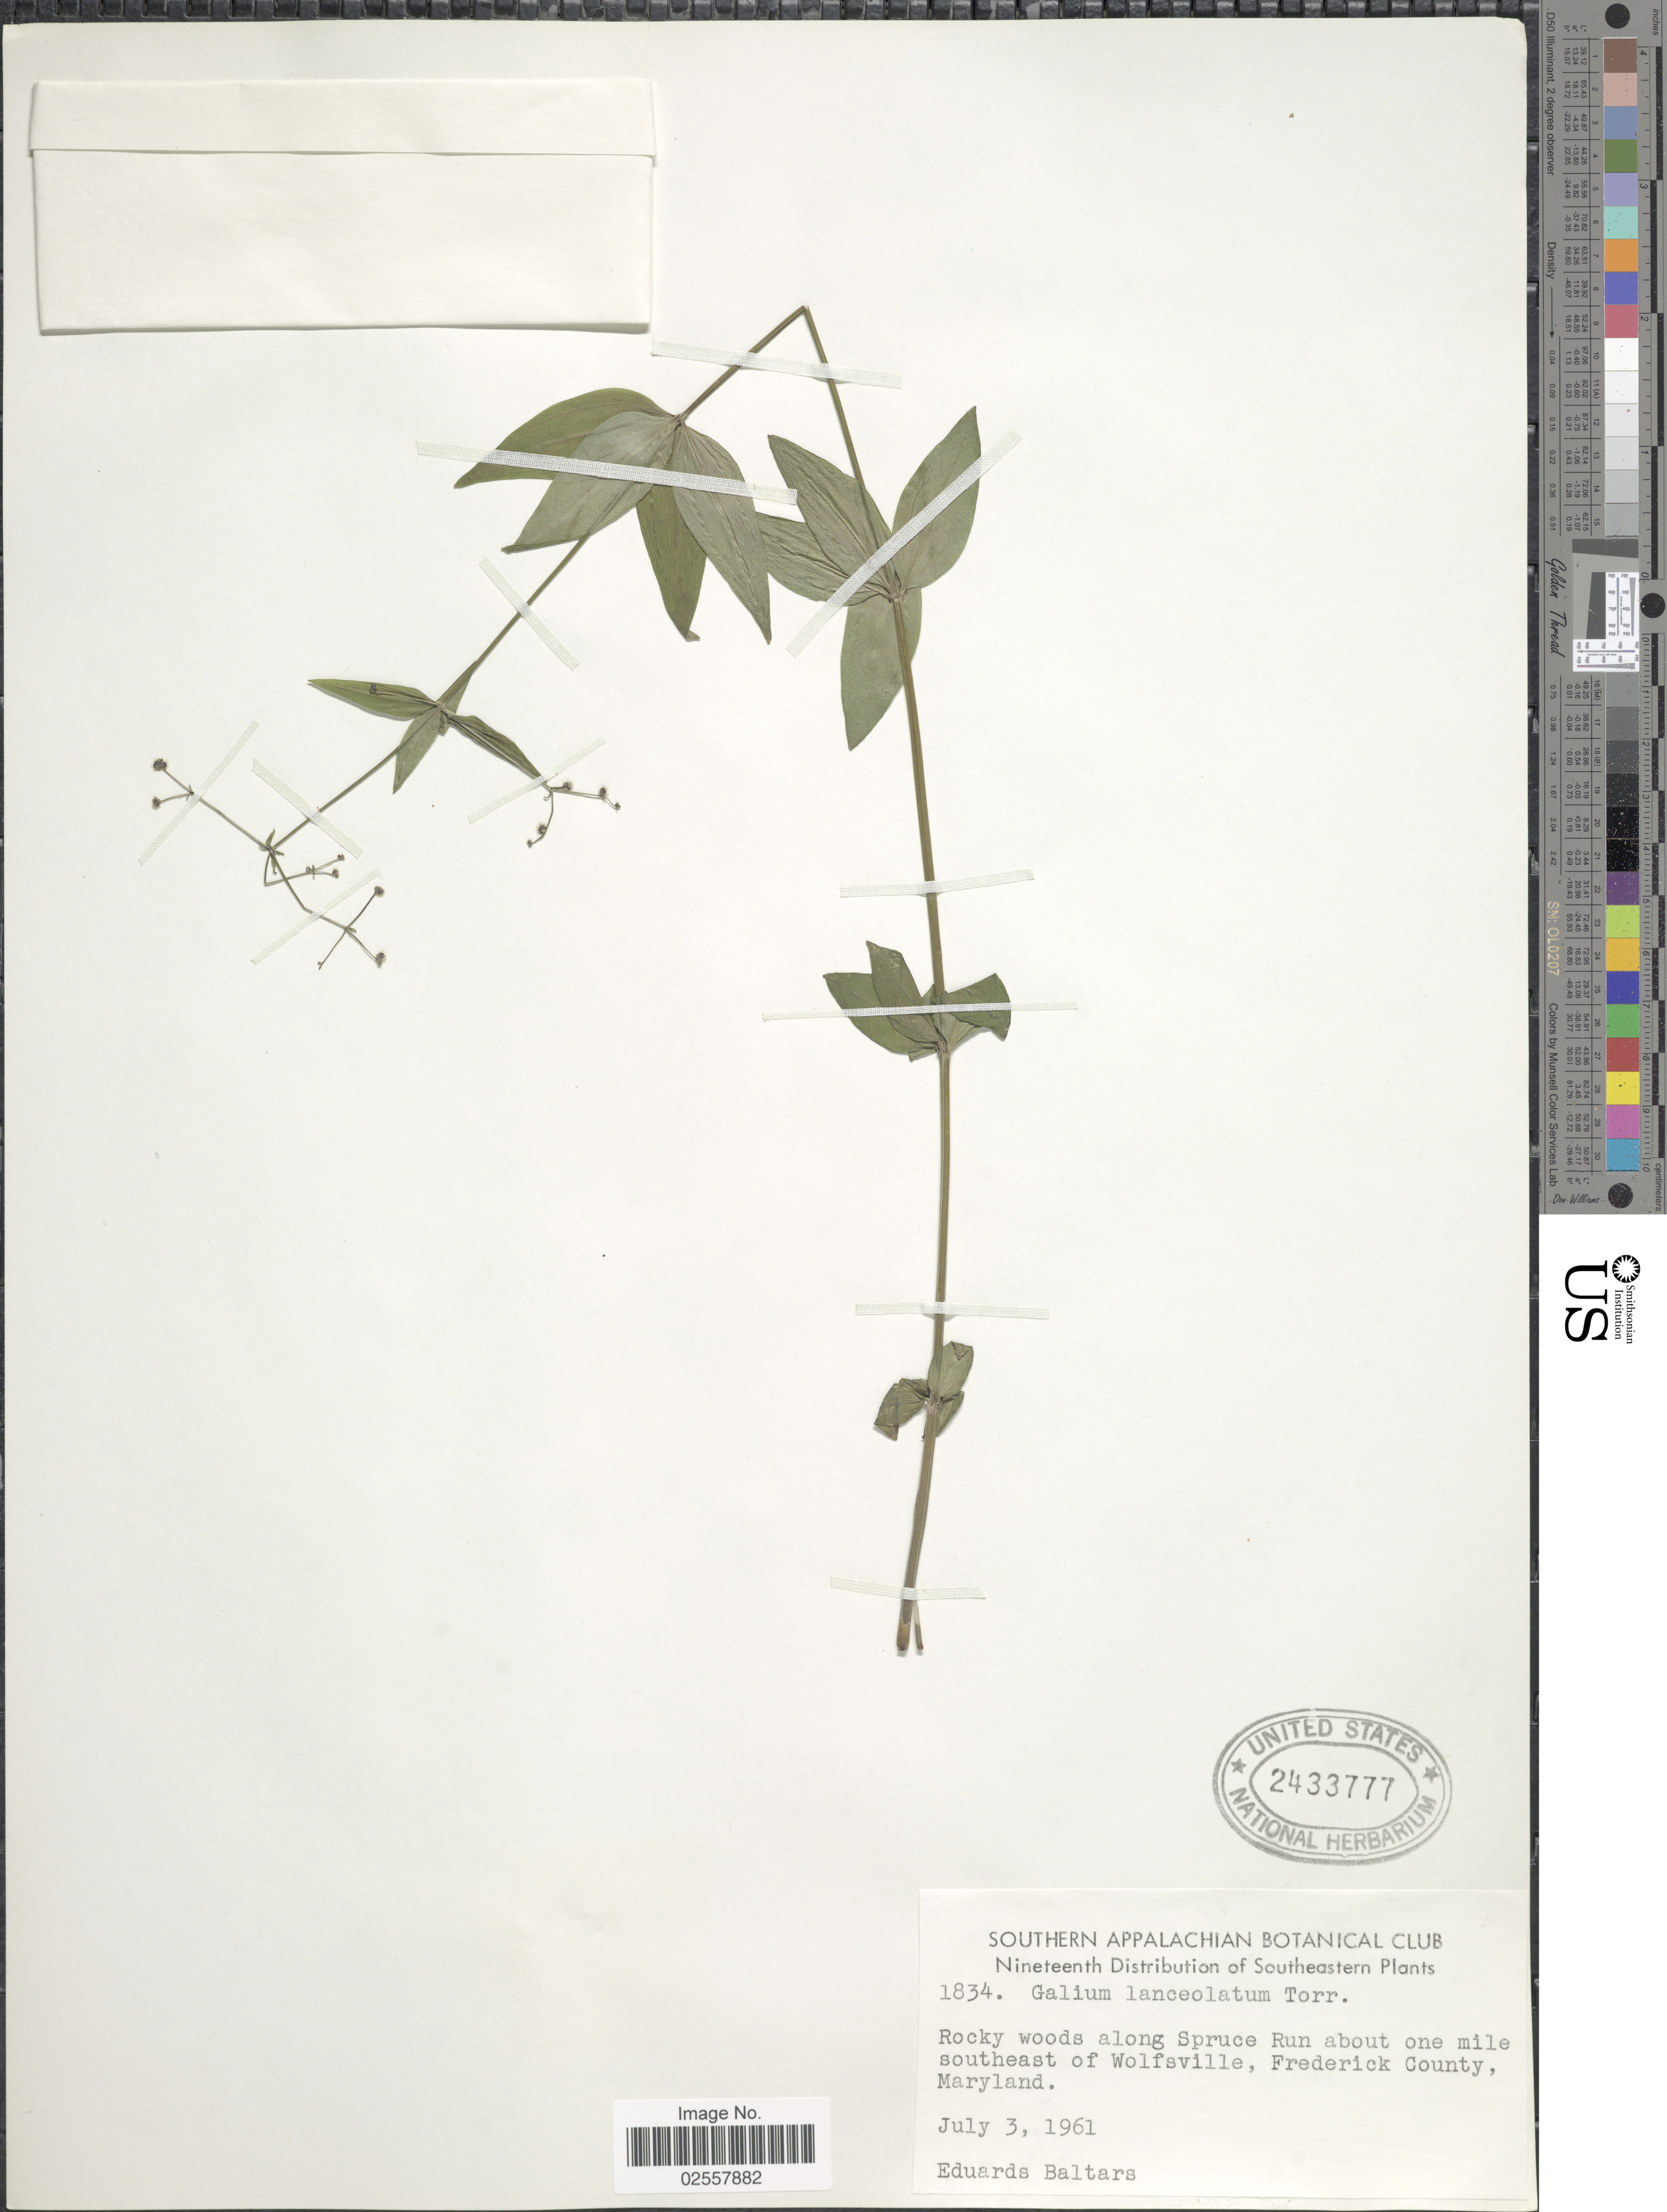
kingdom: Plantae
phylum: Tracheophyta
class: Magnoliopsida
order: Gentianales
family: Rubiaceae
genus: Galium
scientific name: Galium lanceolatum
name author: (Torr. & A. Gray) Torr.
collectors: E. Baltars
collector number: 1834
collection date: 1961-07-03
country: United States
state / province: Maryland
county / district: Frederick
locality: Southern Appalachian, rocky woods along Spruce Run about one mile southeast of Wolfsville, Frederick County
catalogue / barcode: US 2433777